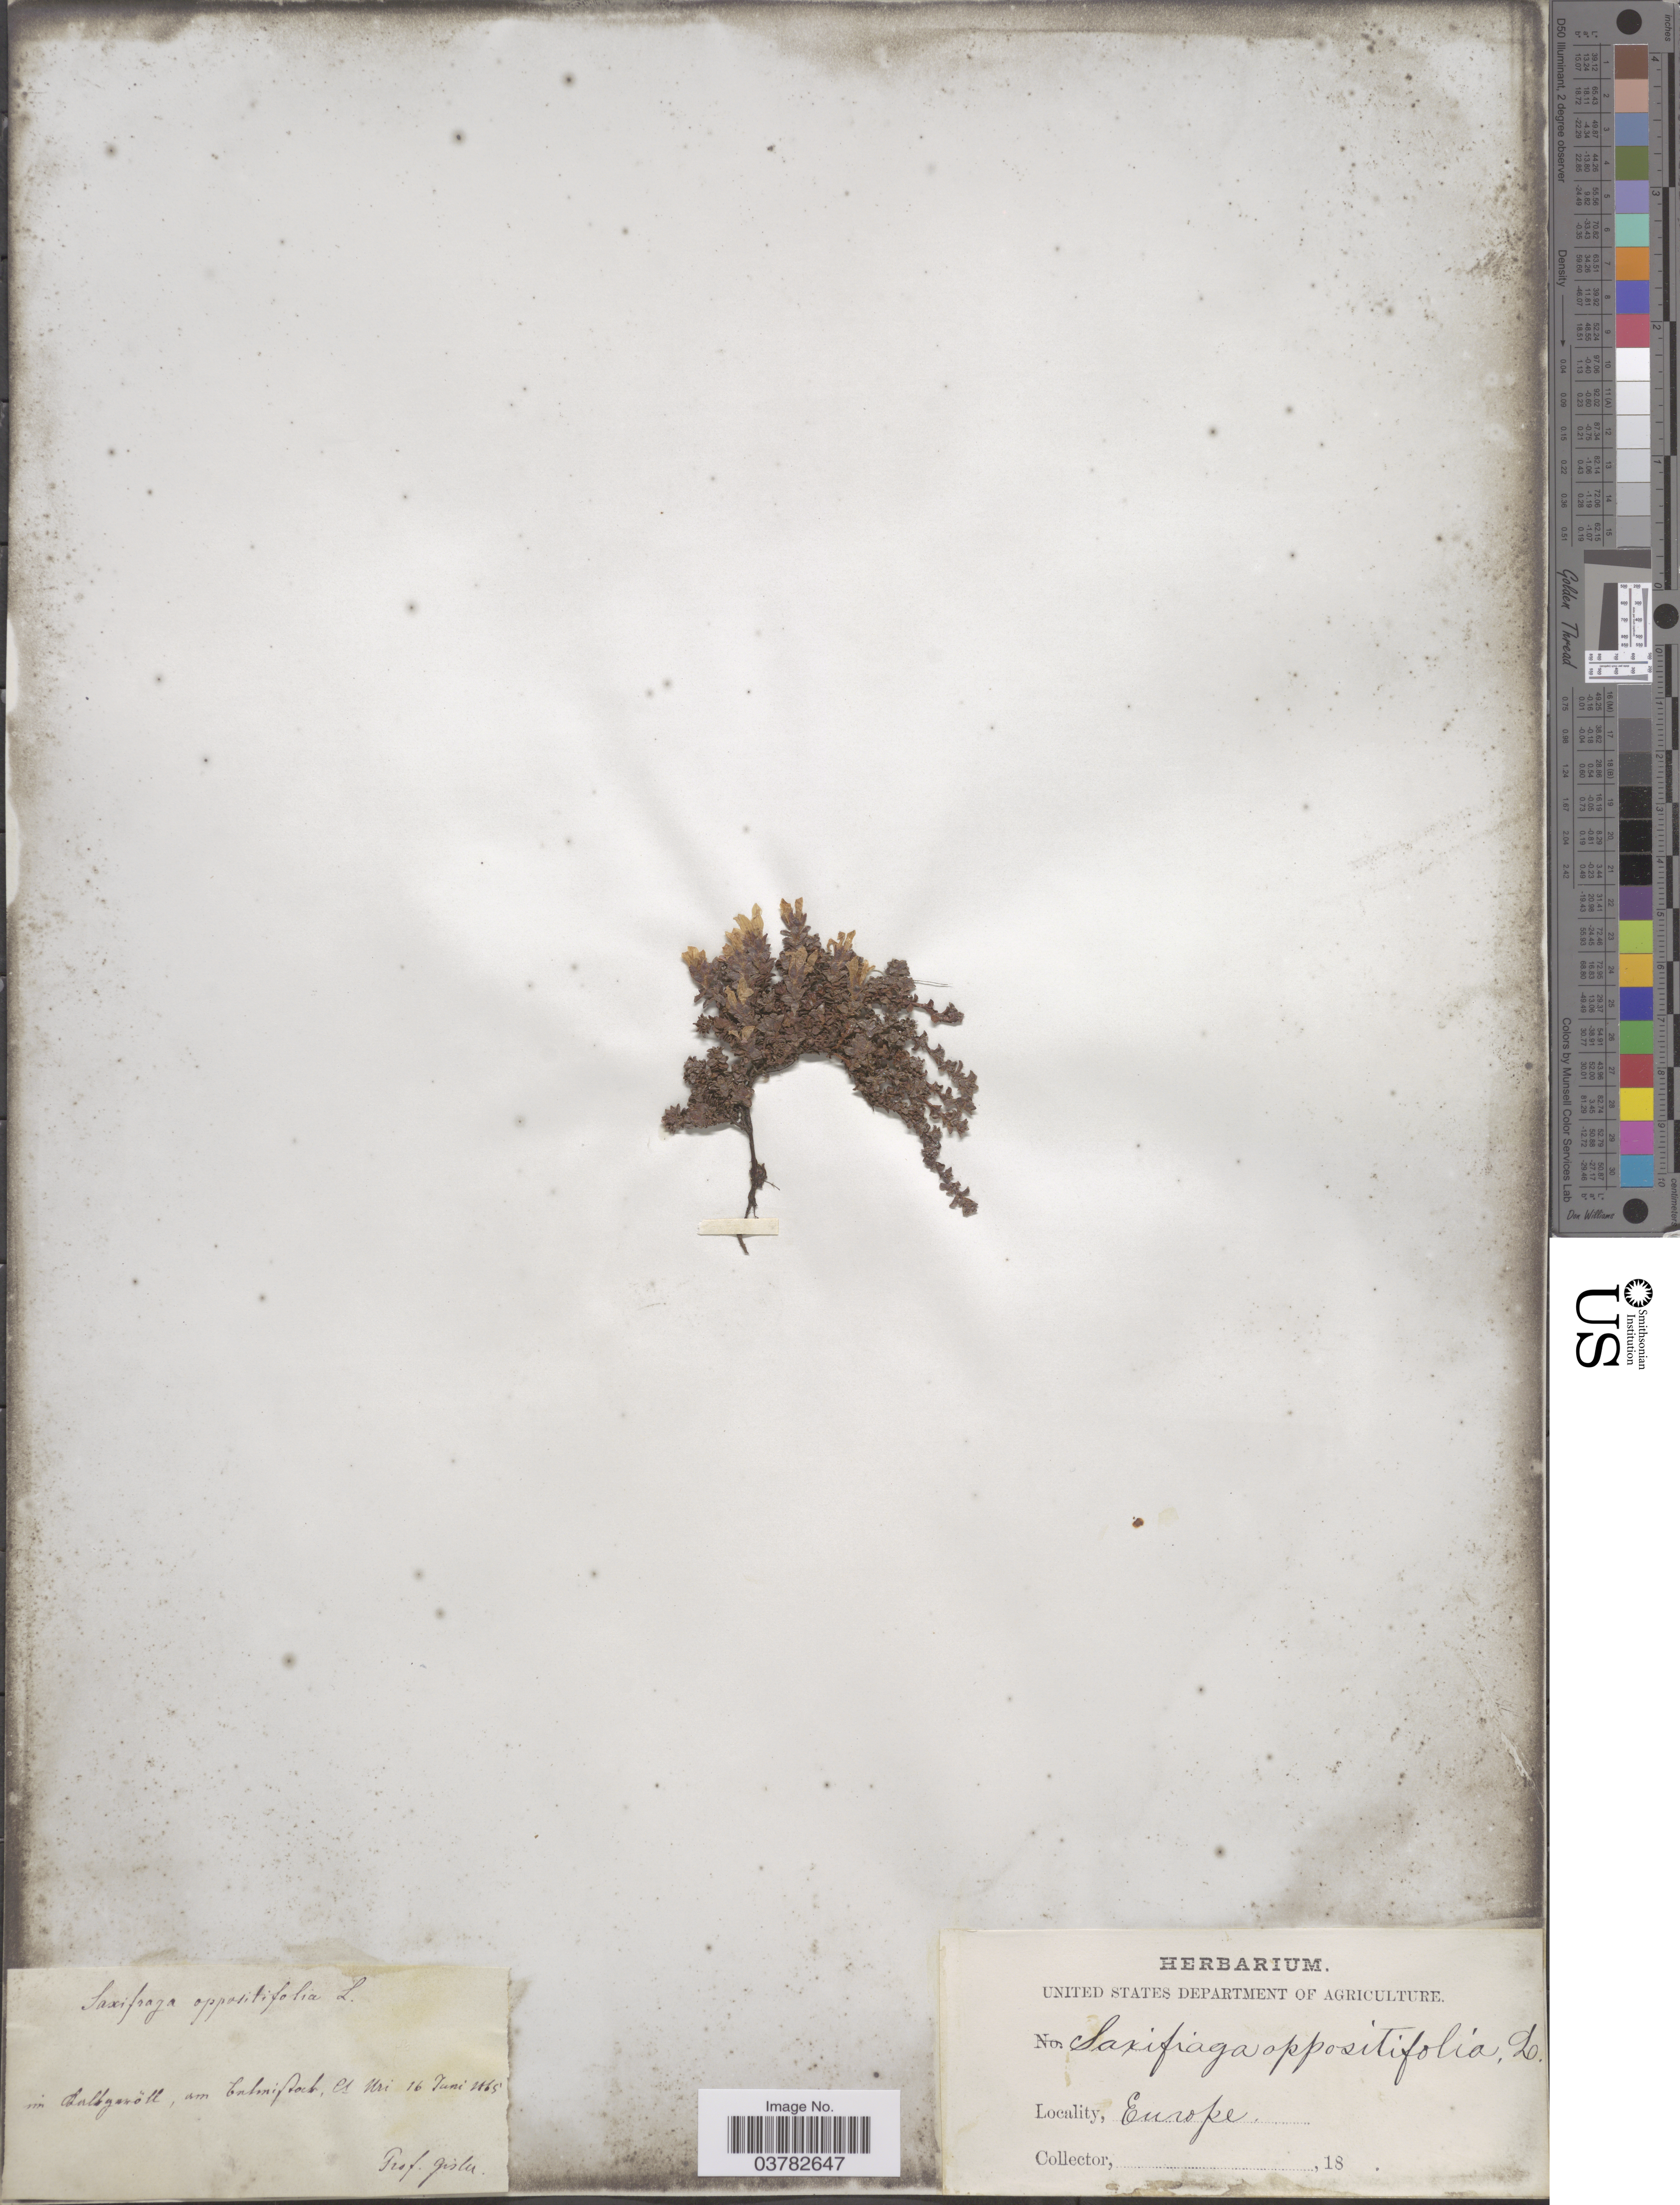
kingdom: Plantae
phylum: Tracheophyta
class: Magnoliopsida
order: Saxifragales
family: Saxifragaceae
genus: Saxifraga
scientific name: Saxifraga oppositifolia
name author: L.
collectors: Prof. Gister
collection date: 1865-06-16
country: Switzerland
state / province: Uri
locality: Im Bulbgaröll, am Calmiftoch, Ct Uri. [interpreted]